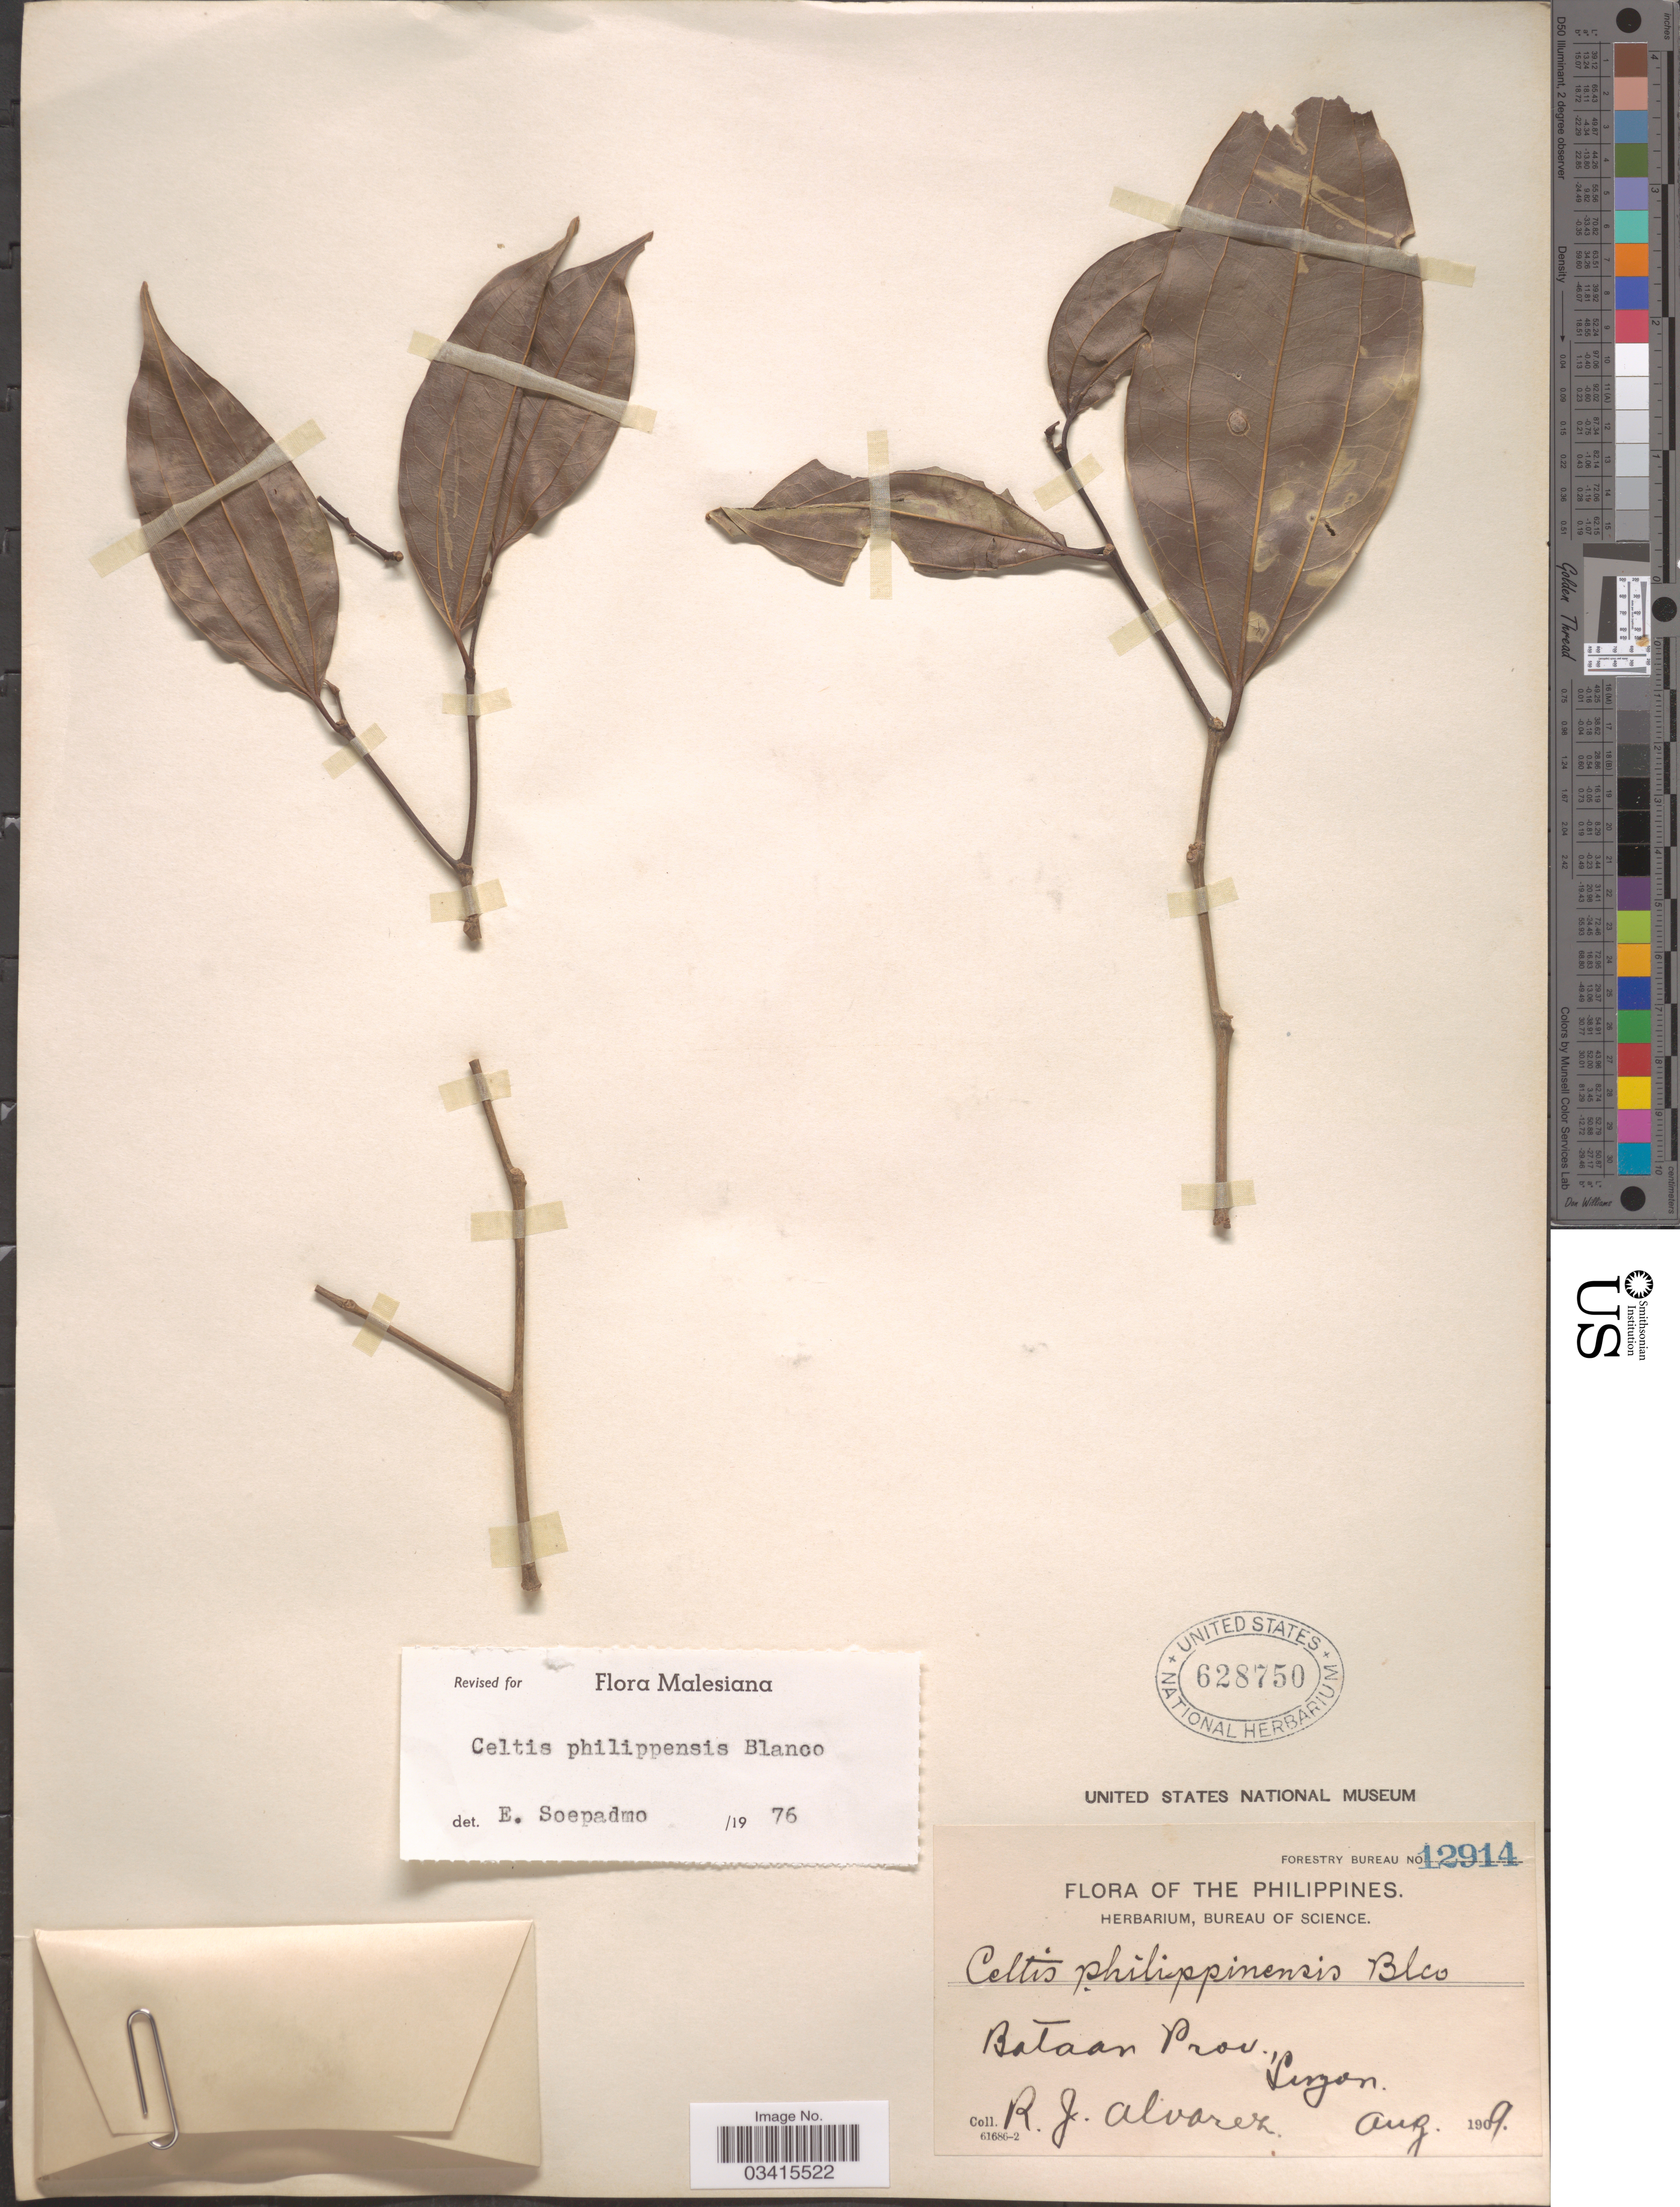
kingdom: Plantae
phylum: Tracheophyta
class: Magnoliopsida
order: Rosales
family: Cannabaceae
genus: Celtis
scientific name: Celtis philippensis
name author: Blanco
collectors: R. Alvarez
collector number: Forestry Bureau 12914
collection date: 1909-08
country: Philippines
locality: Bataan Prov., Luzon.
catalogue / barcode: US 628750